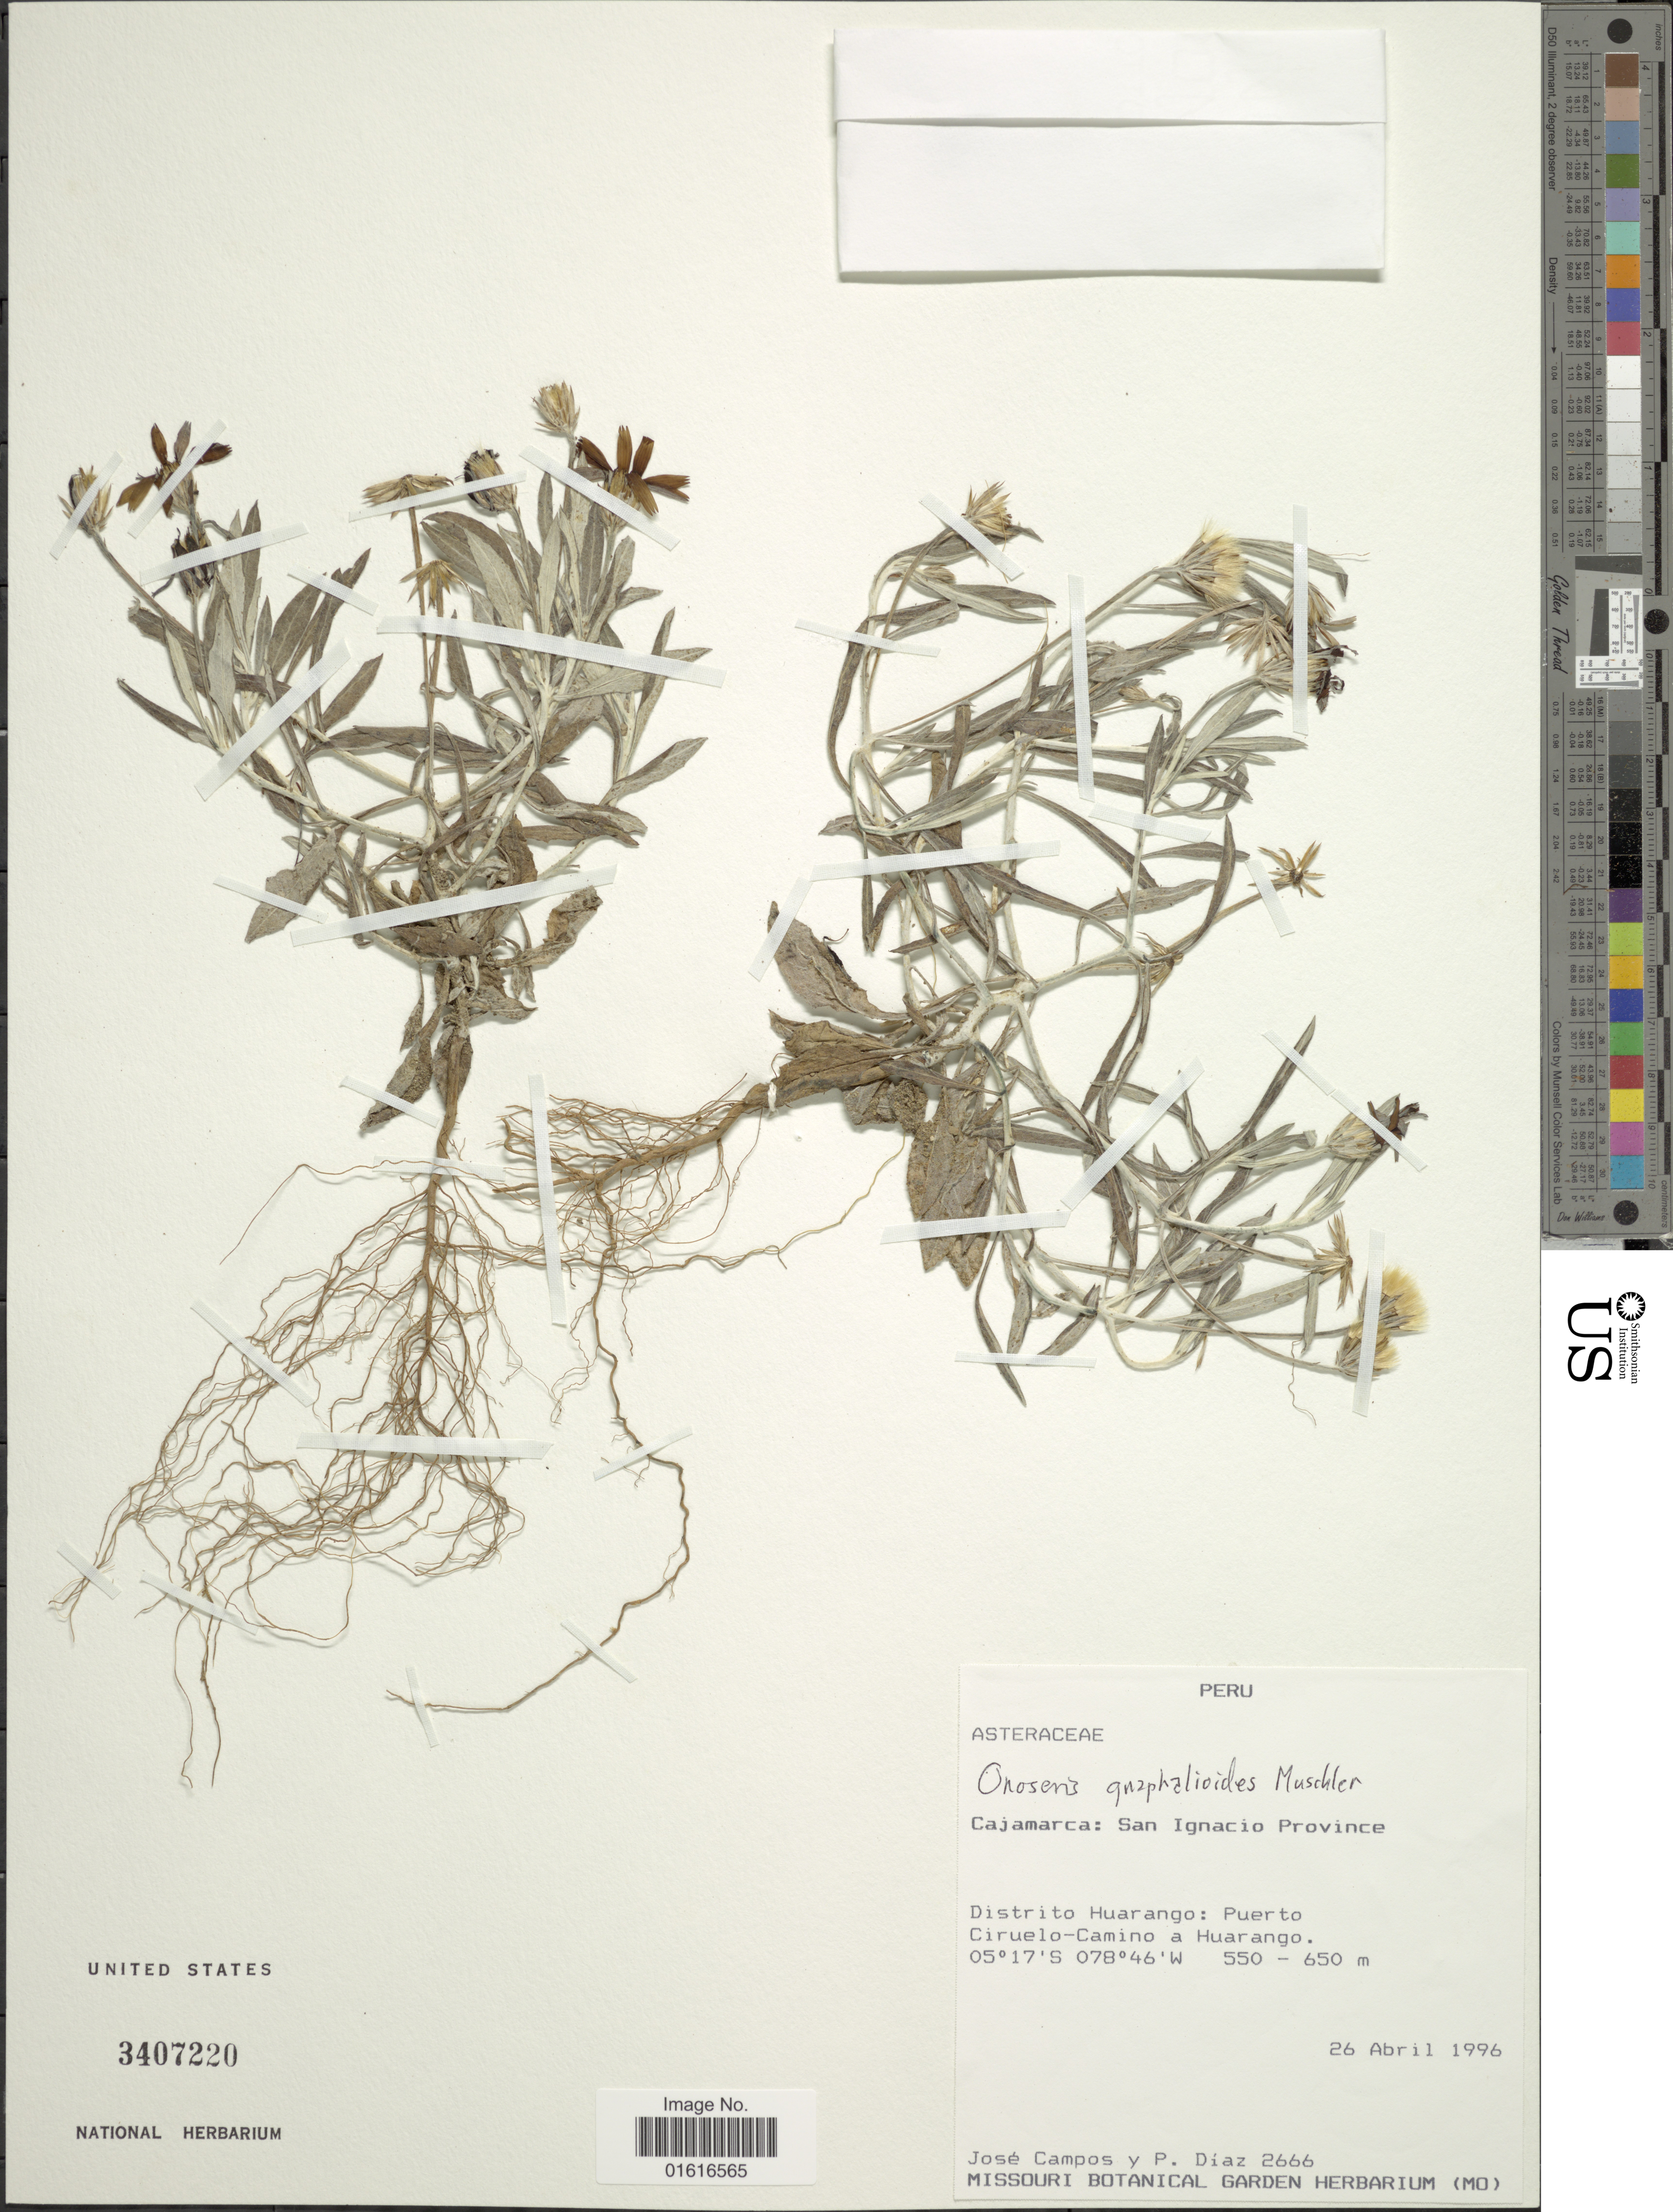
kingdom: Plantae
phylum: Tracheophyta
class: Magnoliopsida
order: Asterales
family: Asteraceae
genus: Onoseris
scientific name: Onoseris gnaphalioides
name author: Muschl.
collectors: J. Campos & W. Díaz P.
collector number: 2666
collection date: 1996-04-26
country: Peru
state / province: Cajamarca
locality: San Ignacio Province, Distrito Huarango: Puerto Ciruelo-Camino a Huarango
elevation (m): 550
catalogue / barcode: US 3407220